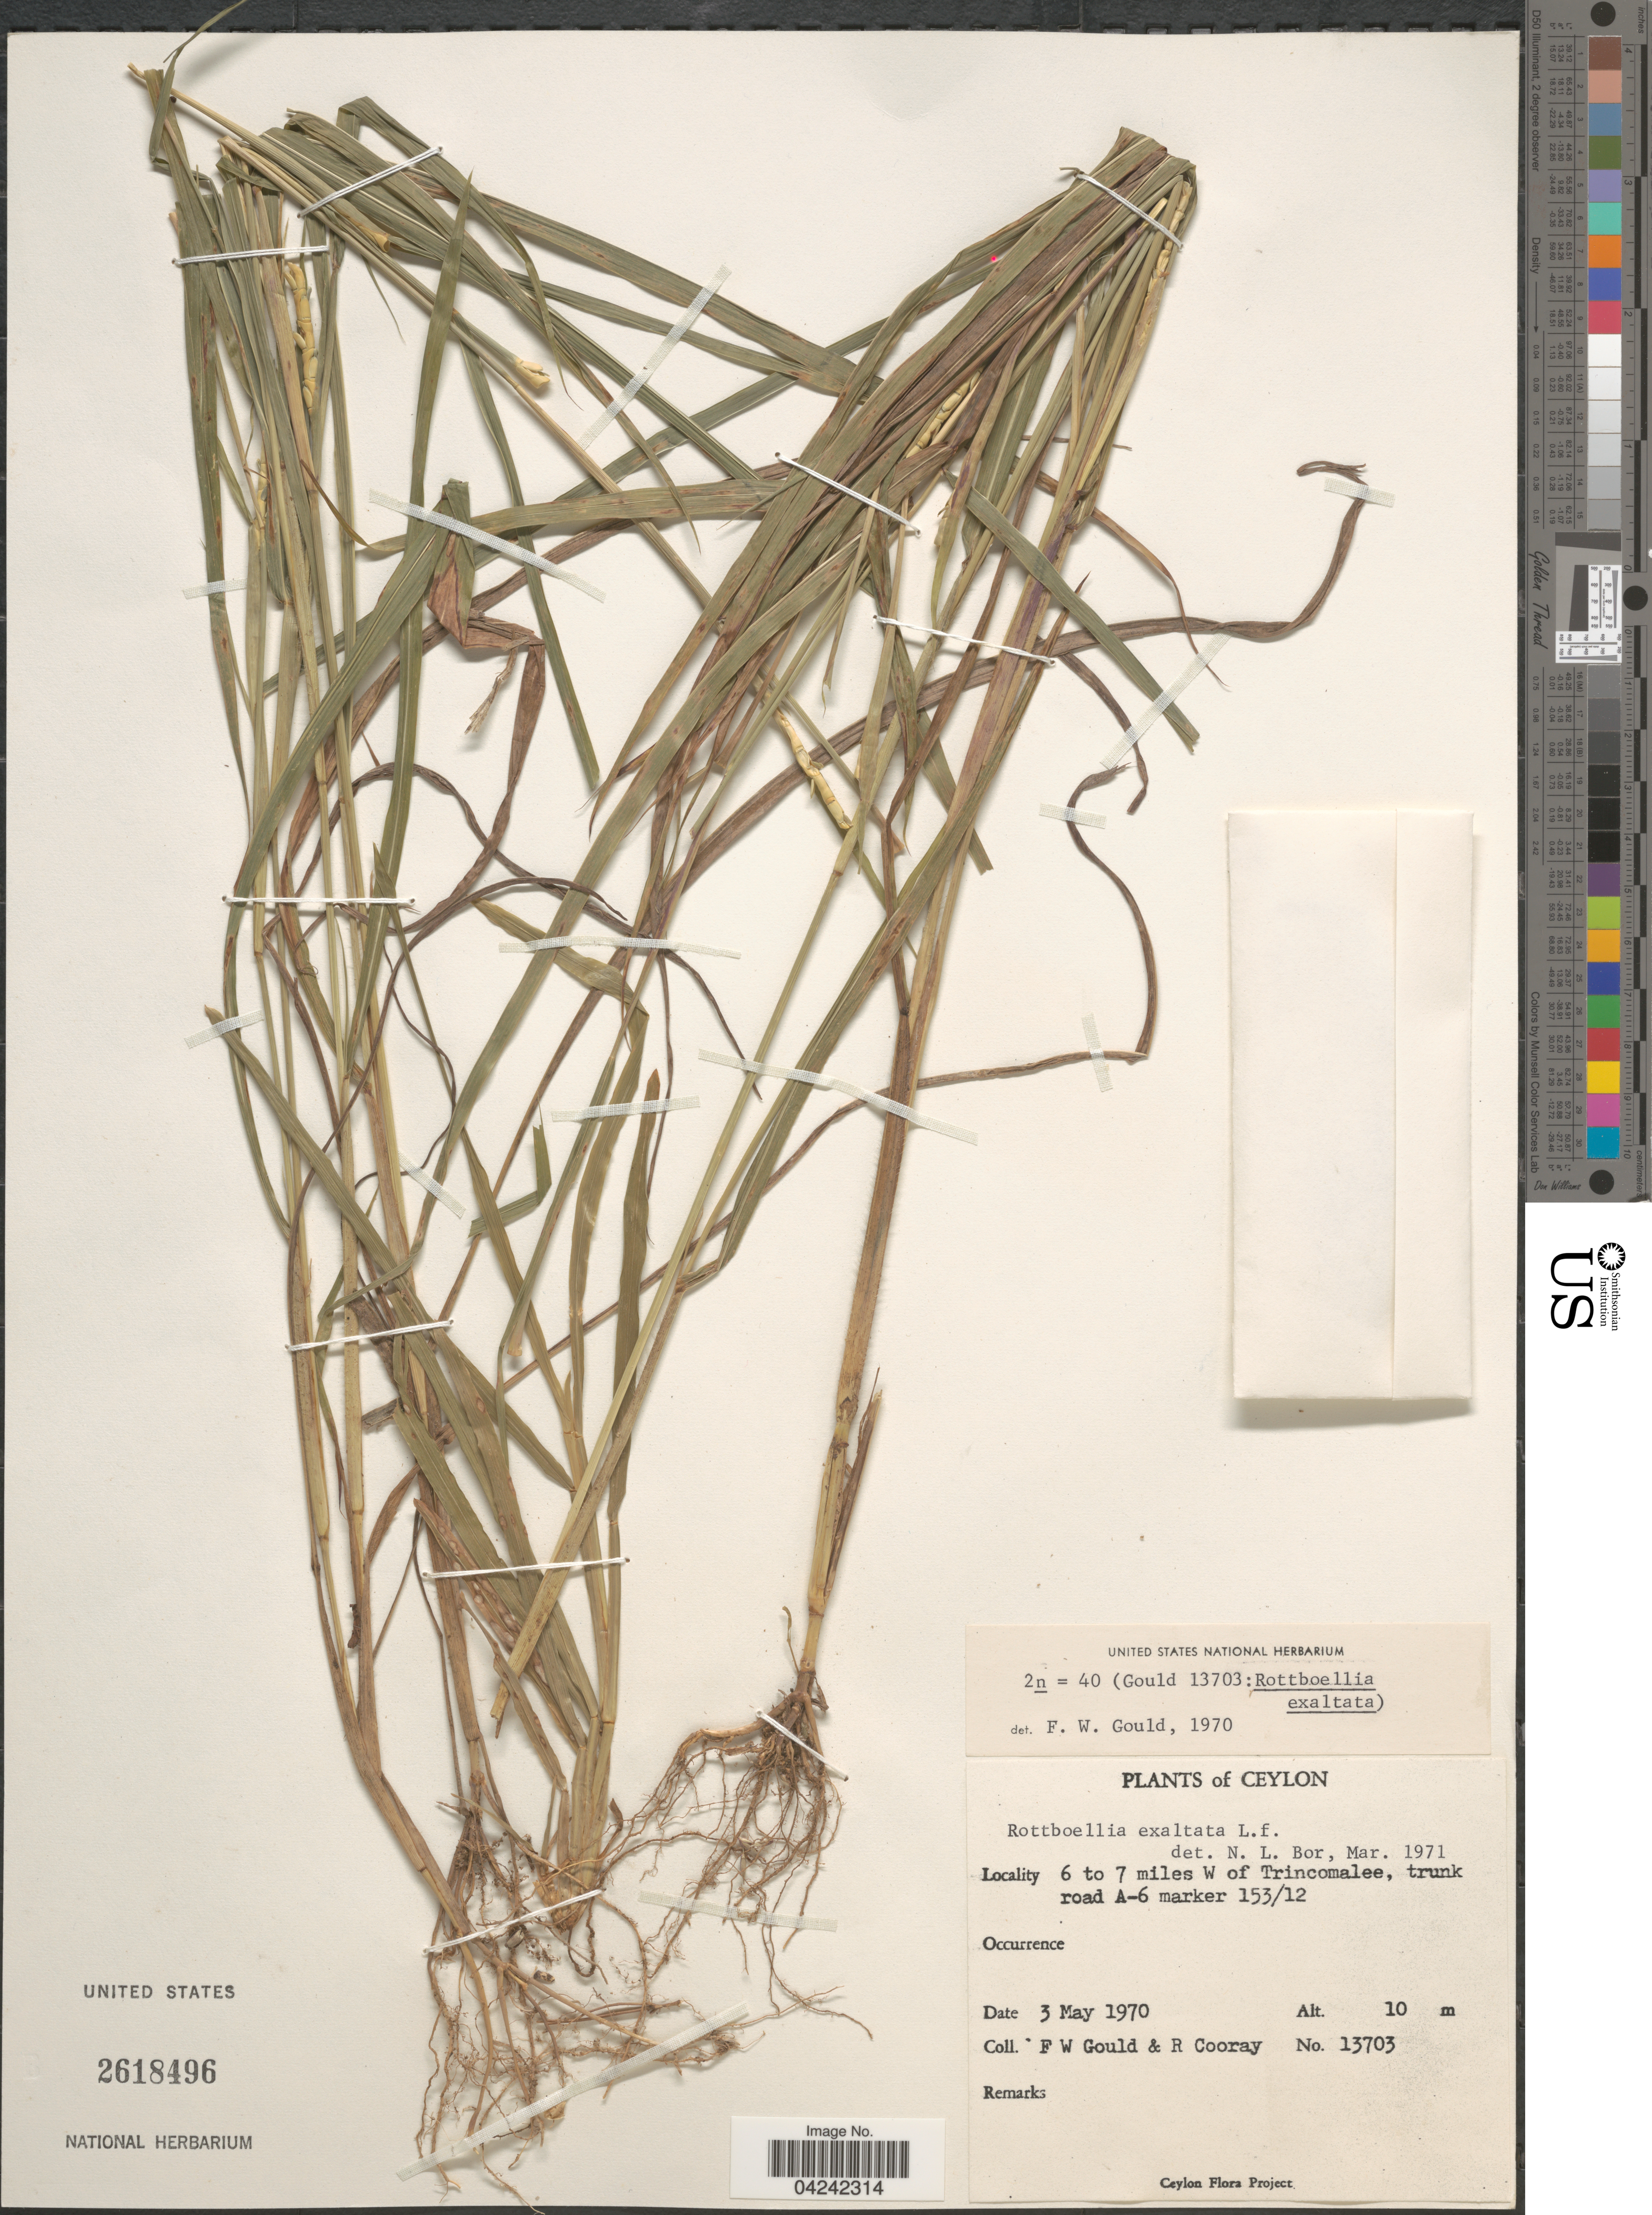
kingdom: Plantae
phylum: Tracheophyta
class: Liliopsida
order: Poales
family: Poaceae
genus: Rottboellia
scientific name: Rottboellia cochinchinensis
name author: (Lour.) Clayton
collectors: F. W. Gould & R. Cooray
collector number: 13703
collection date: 1970-05-03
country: Sri Lanka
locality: Ceylon. 6 to 7 miles W of Trincomalee, trunk road A-6 marker 153/12.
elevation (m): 10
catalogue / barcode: US 2618496